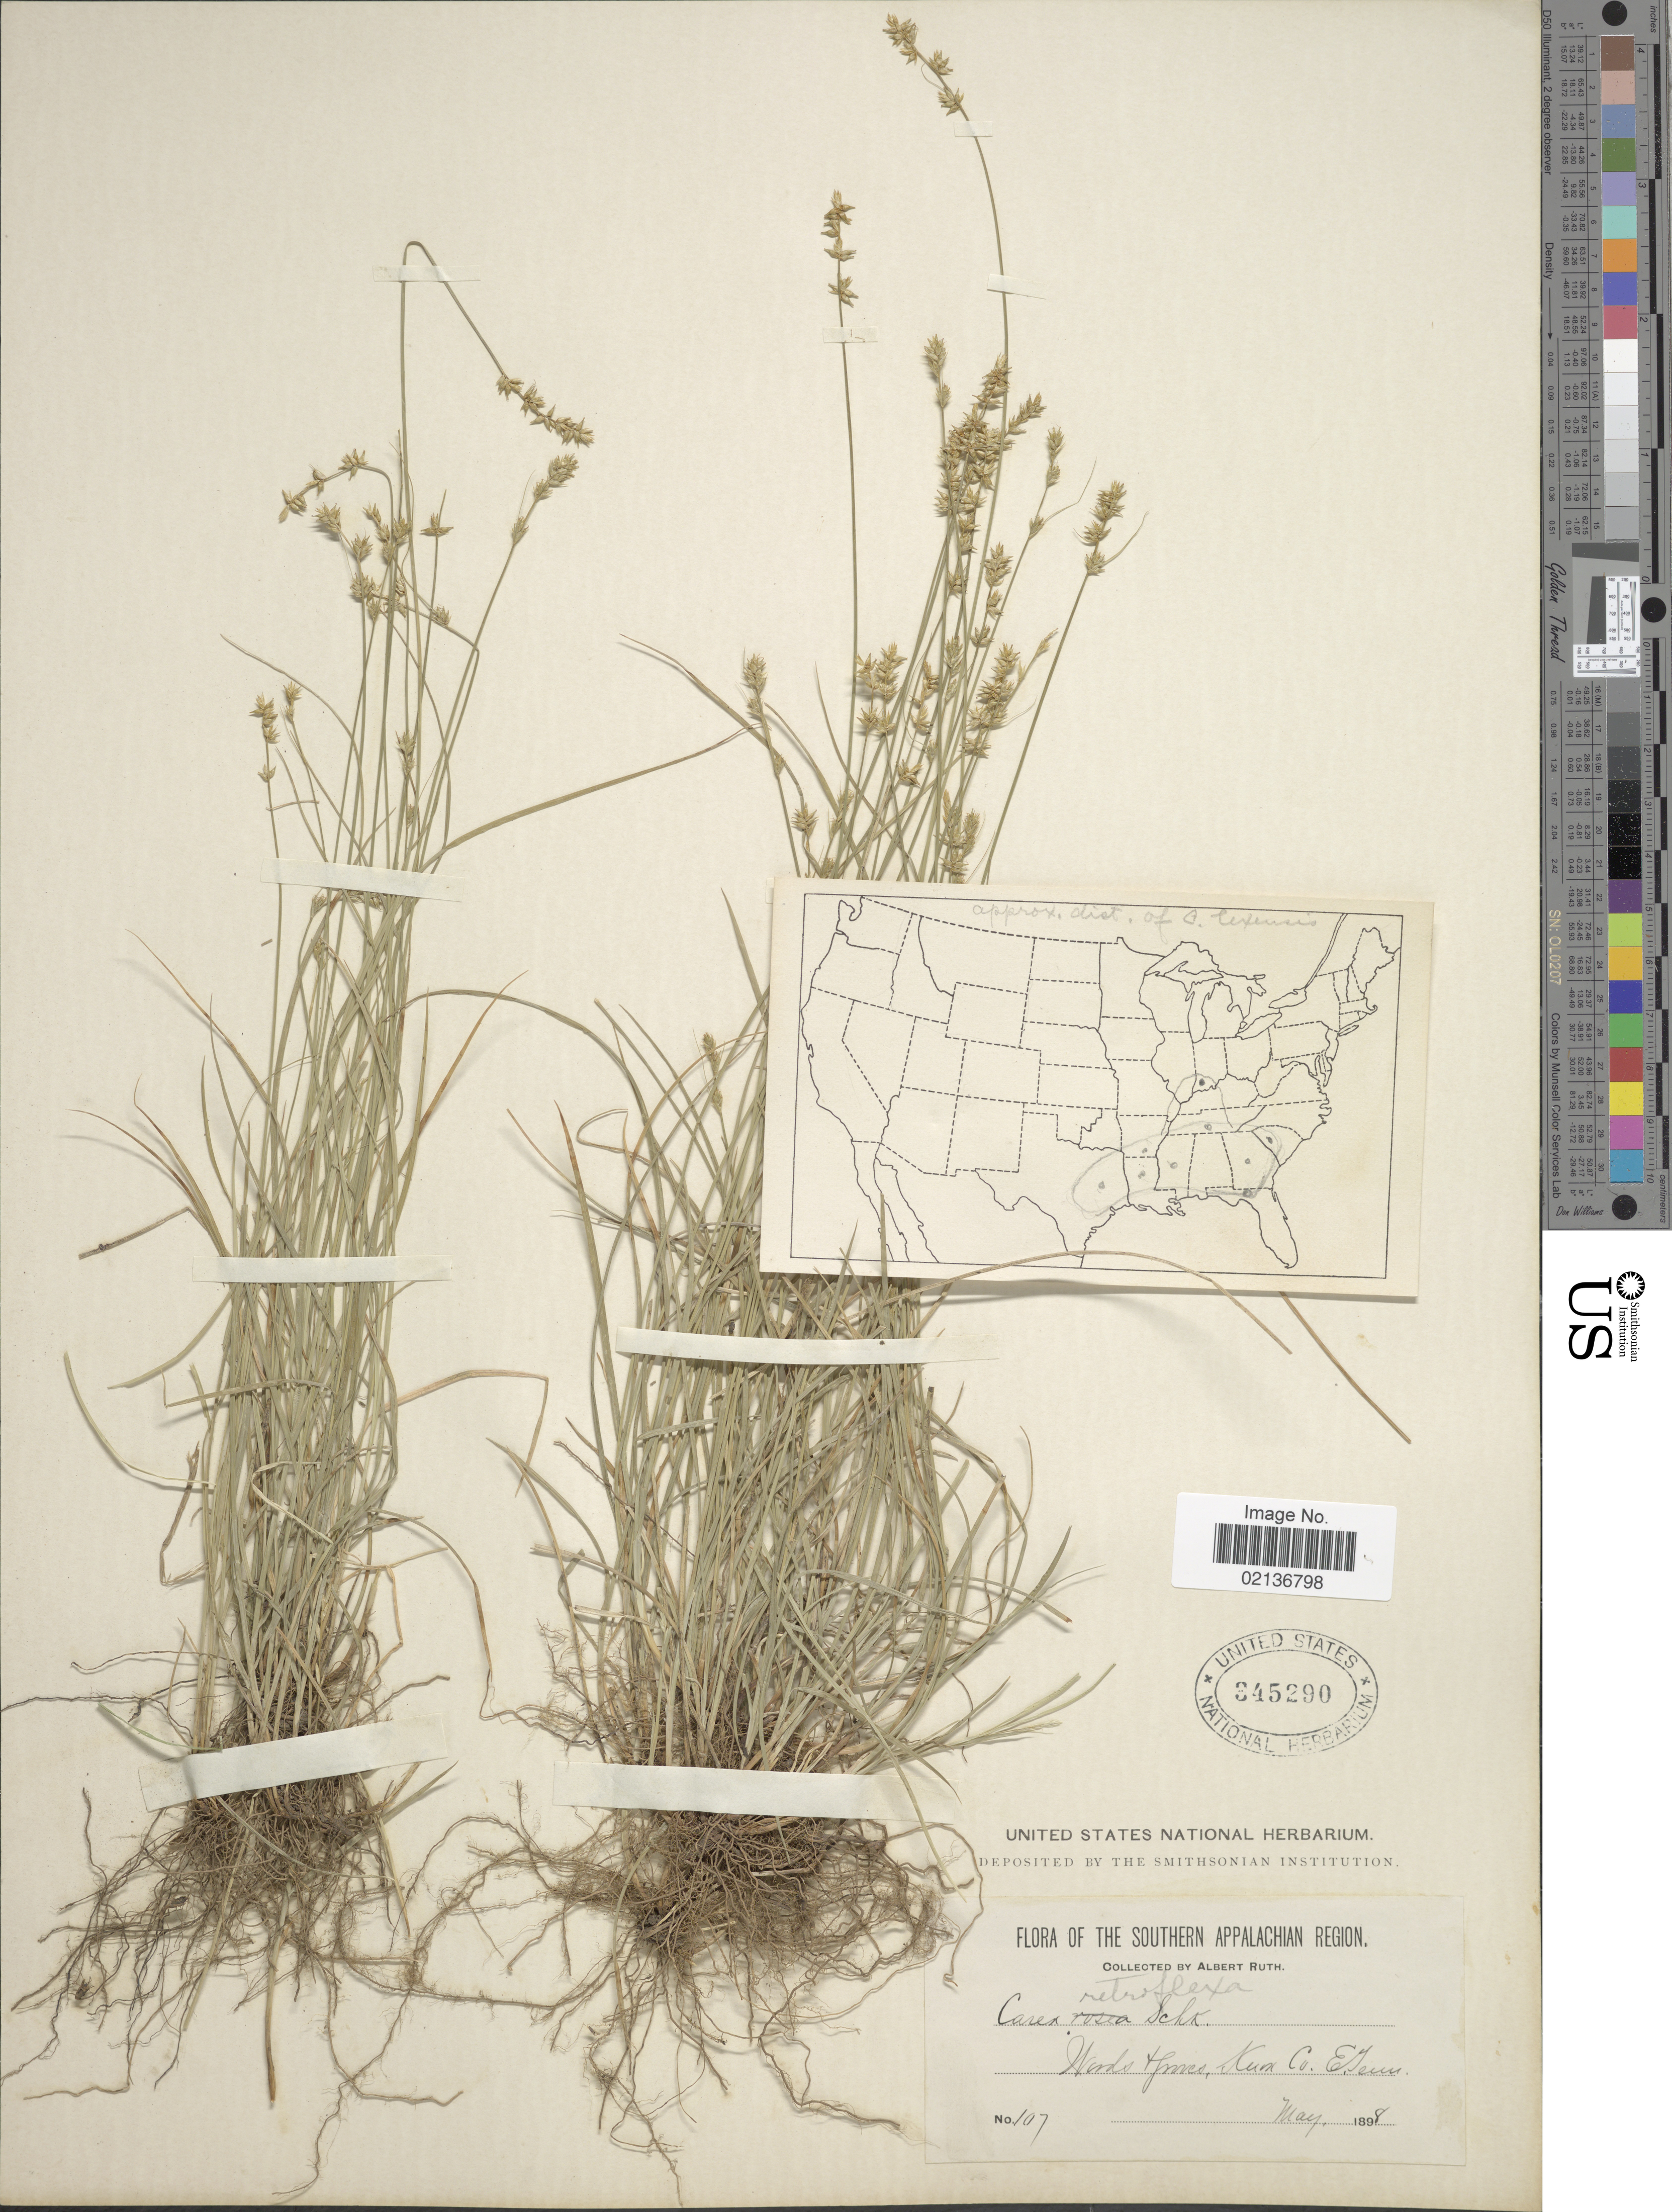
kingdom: Plantae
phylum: Tracheophyta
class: Liliopsida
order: Poales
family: Cyperaceae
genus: Carex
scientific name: Carex texensis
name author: (Torr. ex L.H. Bailey) L.H. Bailey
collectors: A. Ruth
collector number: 107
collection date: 1898-05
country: United States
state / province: Tennessee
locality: The Southern Appalachian Region, Kum Co., E. Tenn.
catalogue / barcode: US 345290